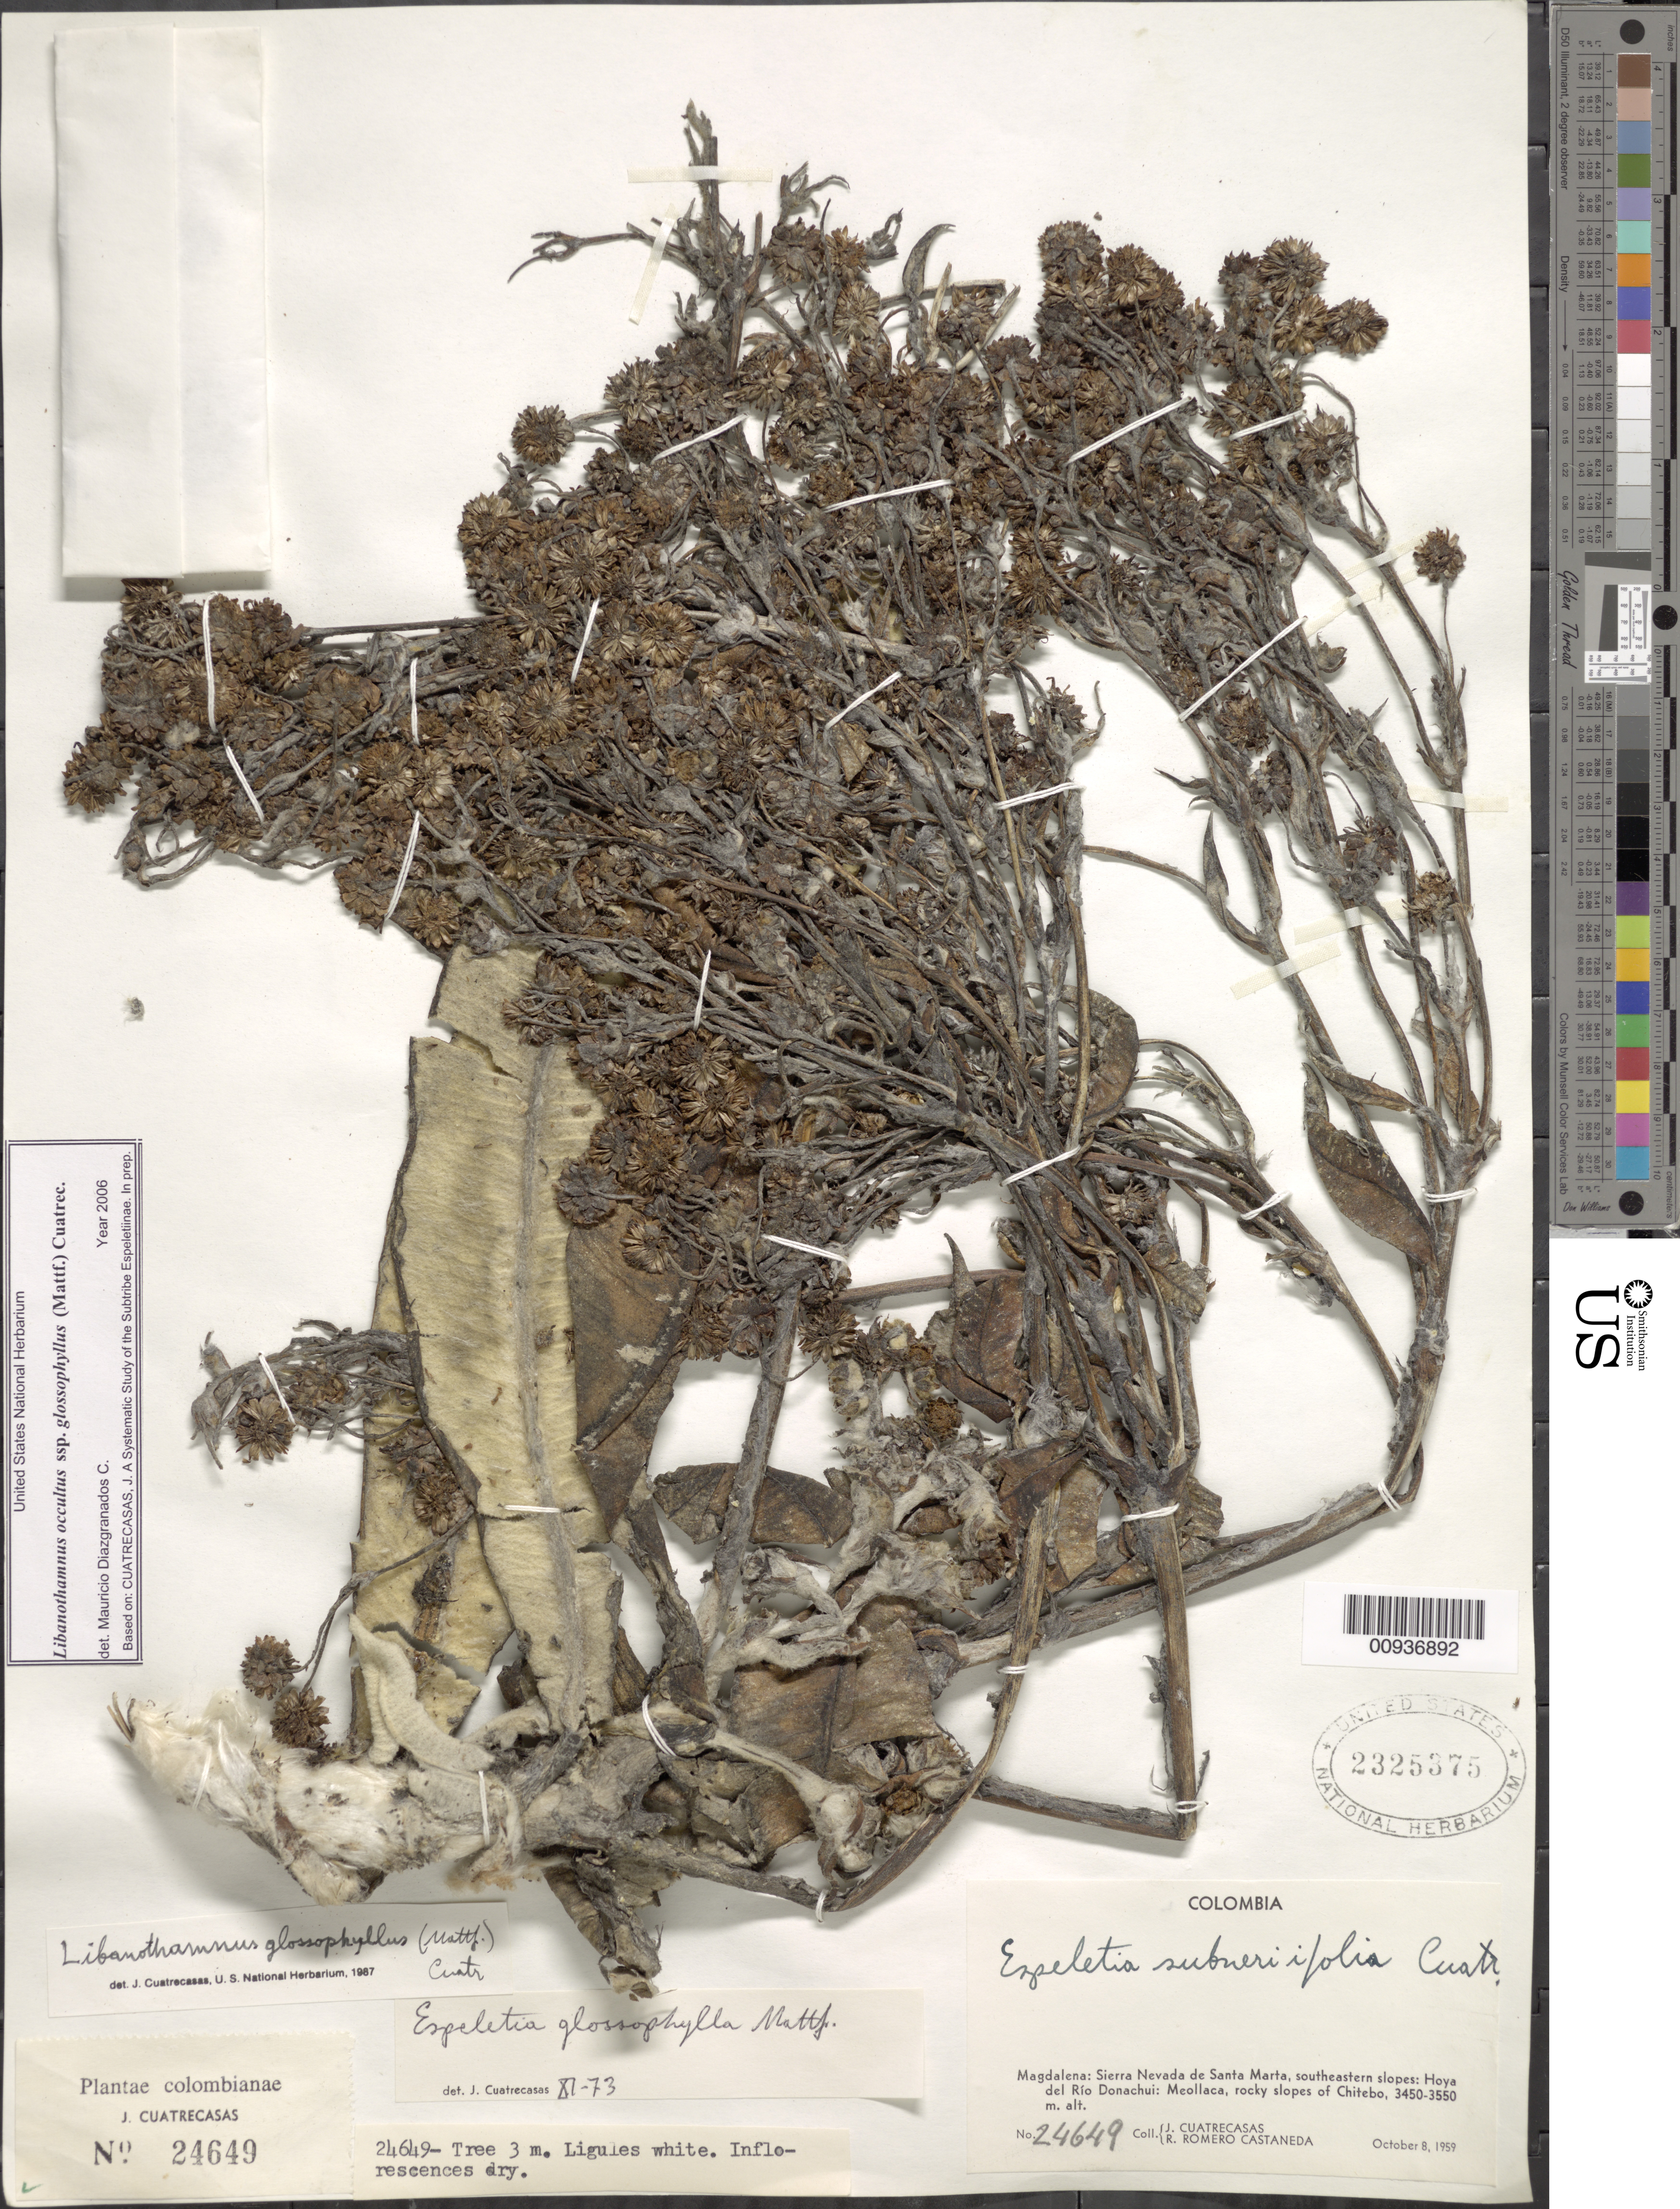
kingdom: Plantae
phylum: Tracheophyta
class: Magnoliopsida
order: Asterales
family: Asteraceae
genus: Libanothamnus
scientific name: Libanothamnus occultus subsp. glossophyllus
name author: (Mattf.) Cuatrec.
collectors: J. Cuatrecasas & R. Romero Castañeda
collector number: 24649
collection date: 1959-10-08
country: Colombia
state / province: Magdalena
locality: Sierra Nevada de Santa Marta, southeastern slopes: Hoya del Río Donachuí: Laguna de Calocribe (eastern of Meollaca).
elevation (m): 3450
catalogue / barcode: US 2325375